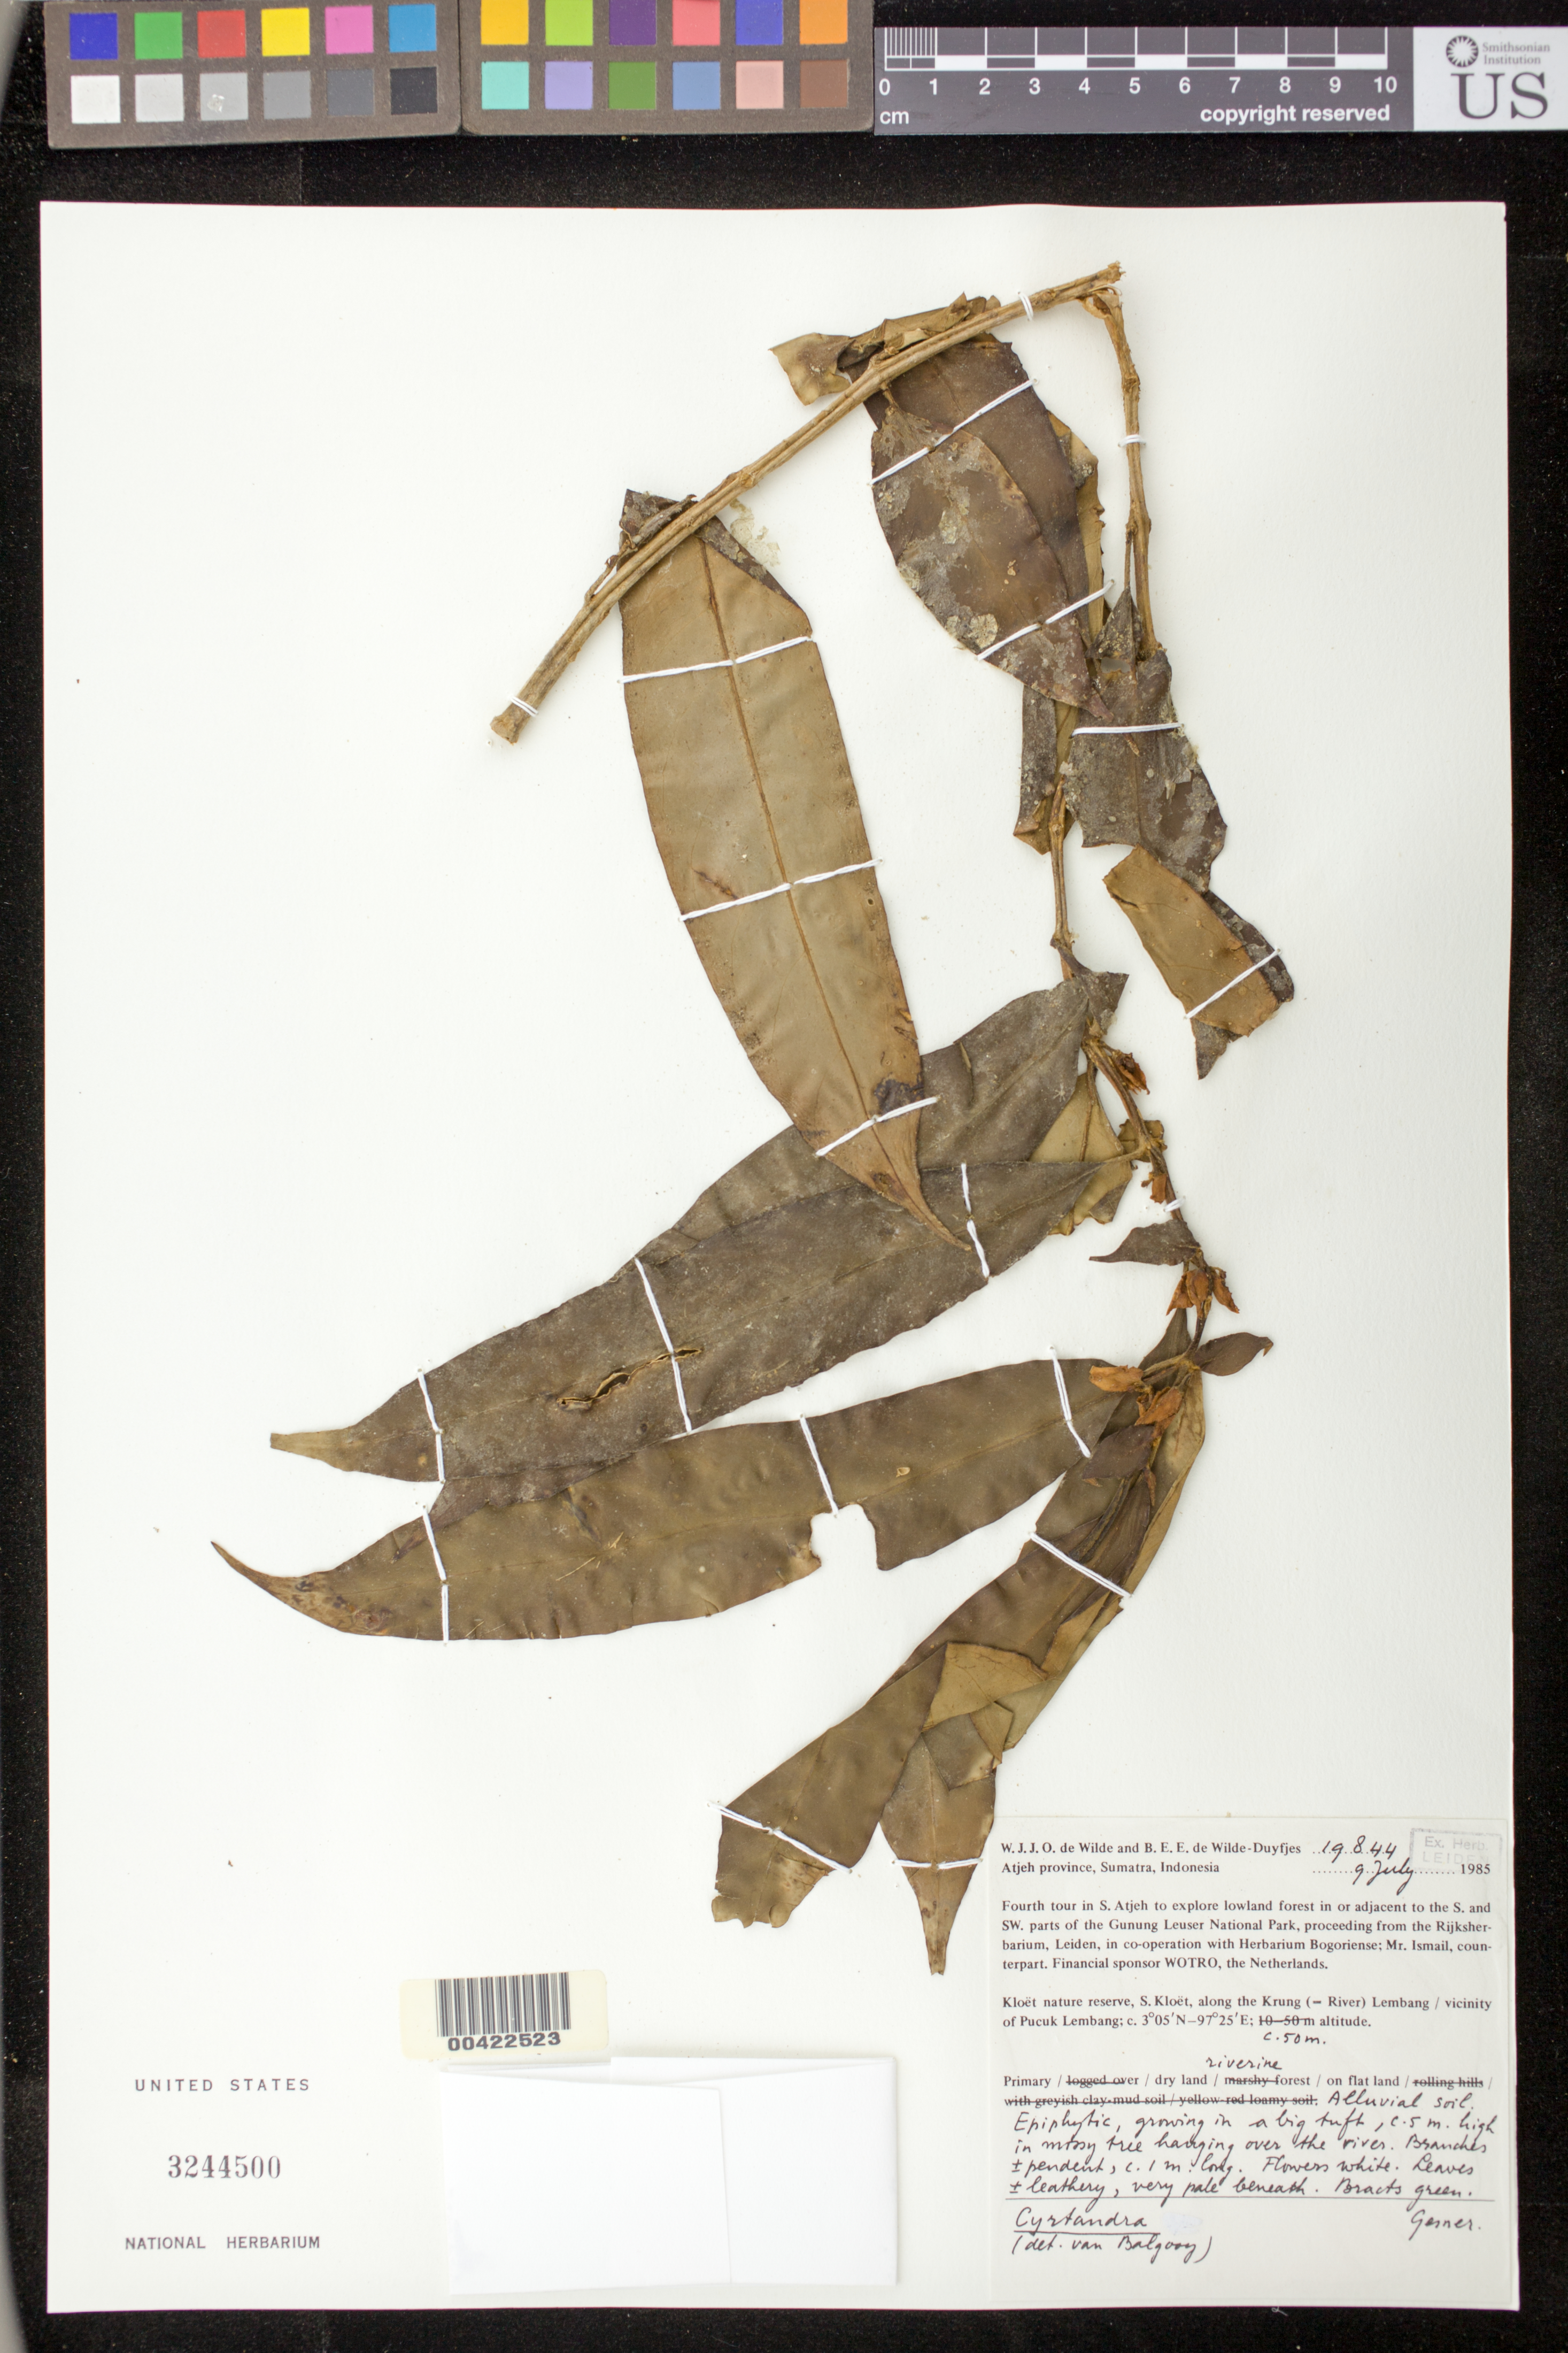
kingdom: Plantae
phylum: Tracheophyta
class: Magnoliopsida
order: Lamiales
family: Gesneriaceae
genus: Cyrtandra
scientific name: Cyrtandra sp.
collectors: W. J. de Wilde & B. E. de Wilde-Duyfjes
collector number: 19844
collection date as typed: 09 Jul 1985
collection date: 1985-07-09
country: Indonesia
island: Sumatra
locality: Aceh, Ssw part of the gunumg leuser national park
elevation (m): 50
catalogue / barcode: US 3244500